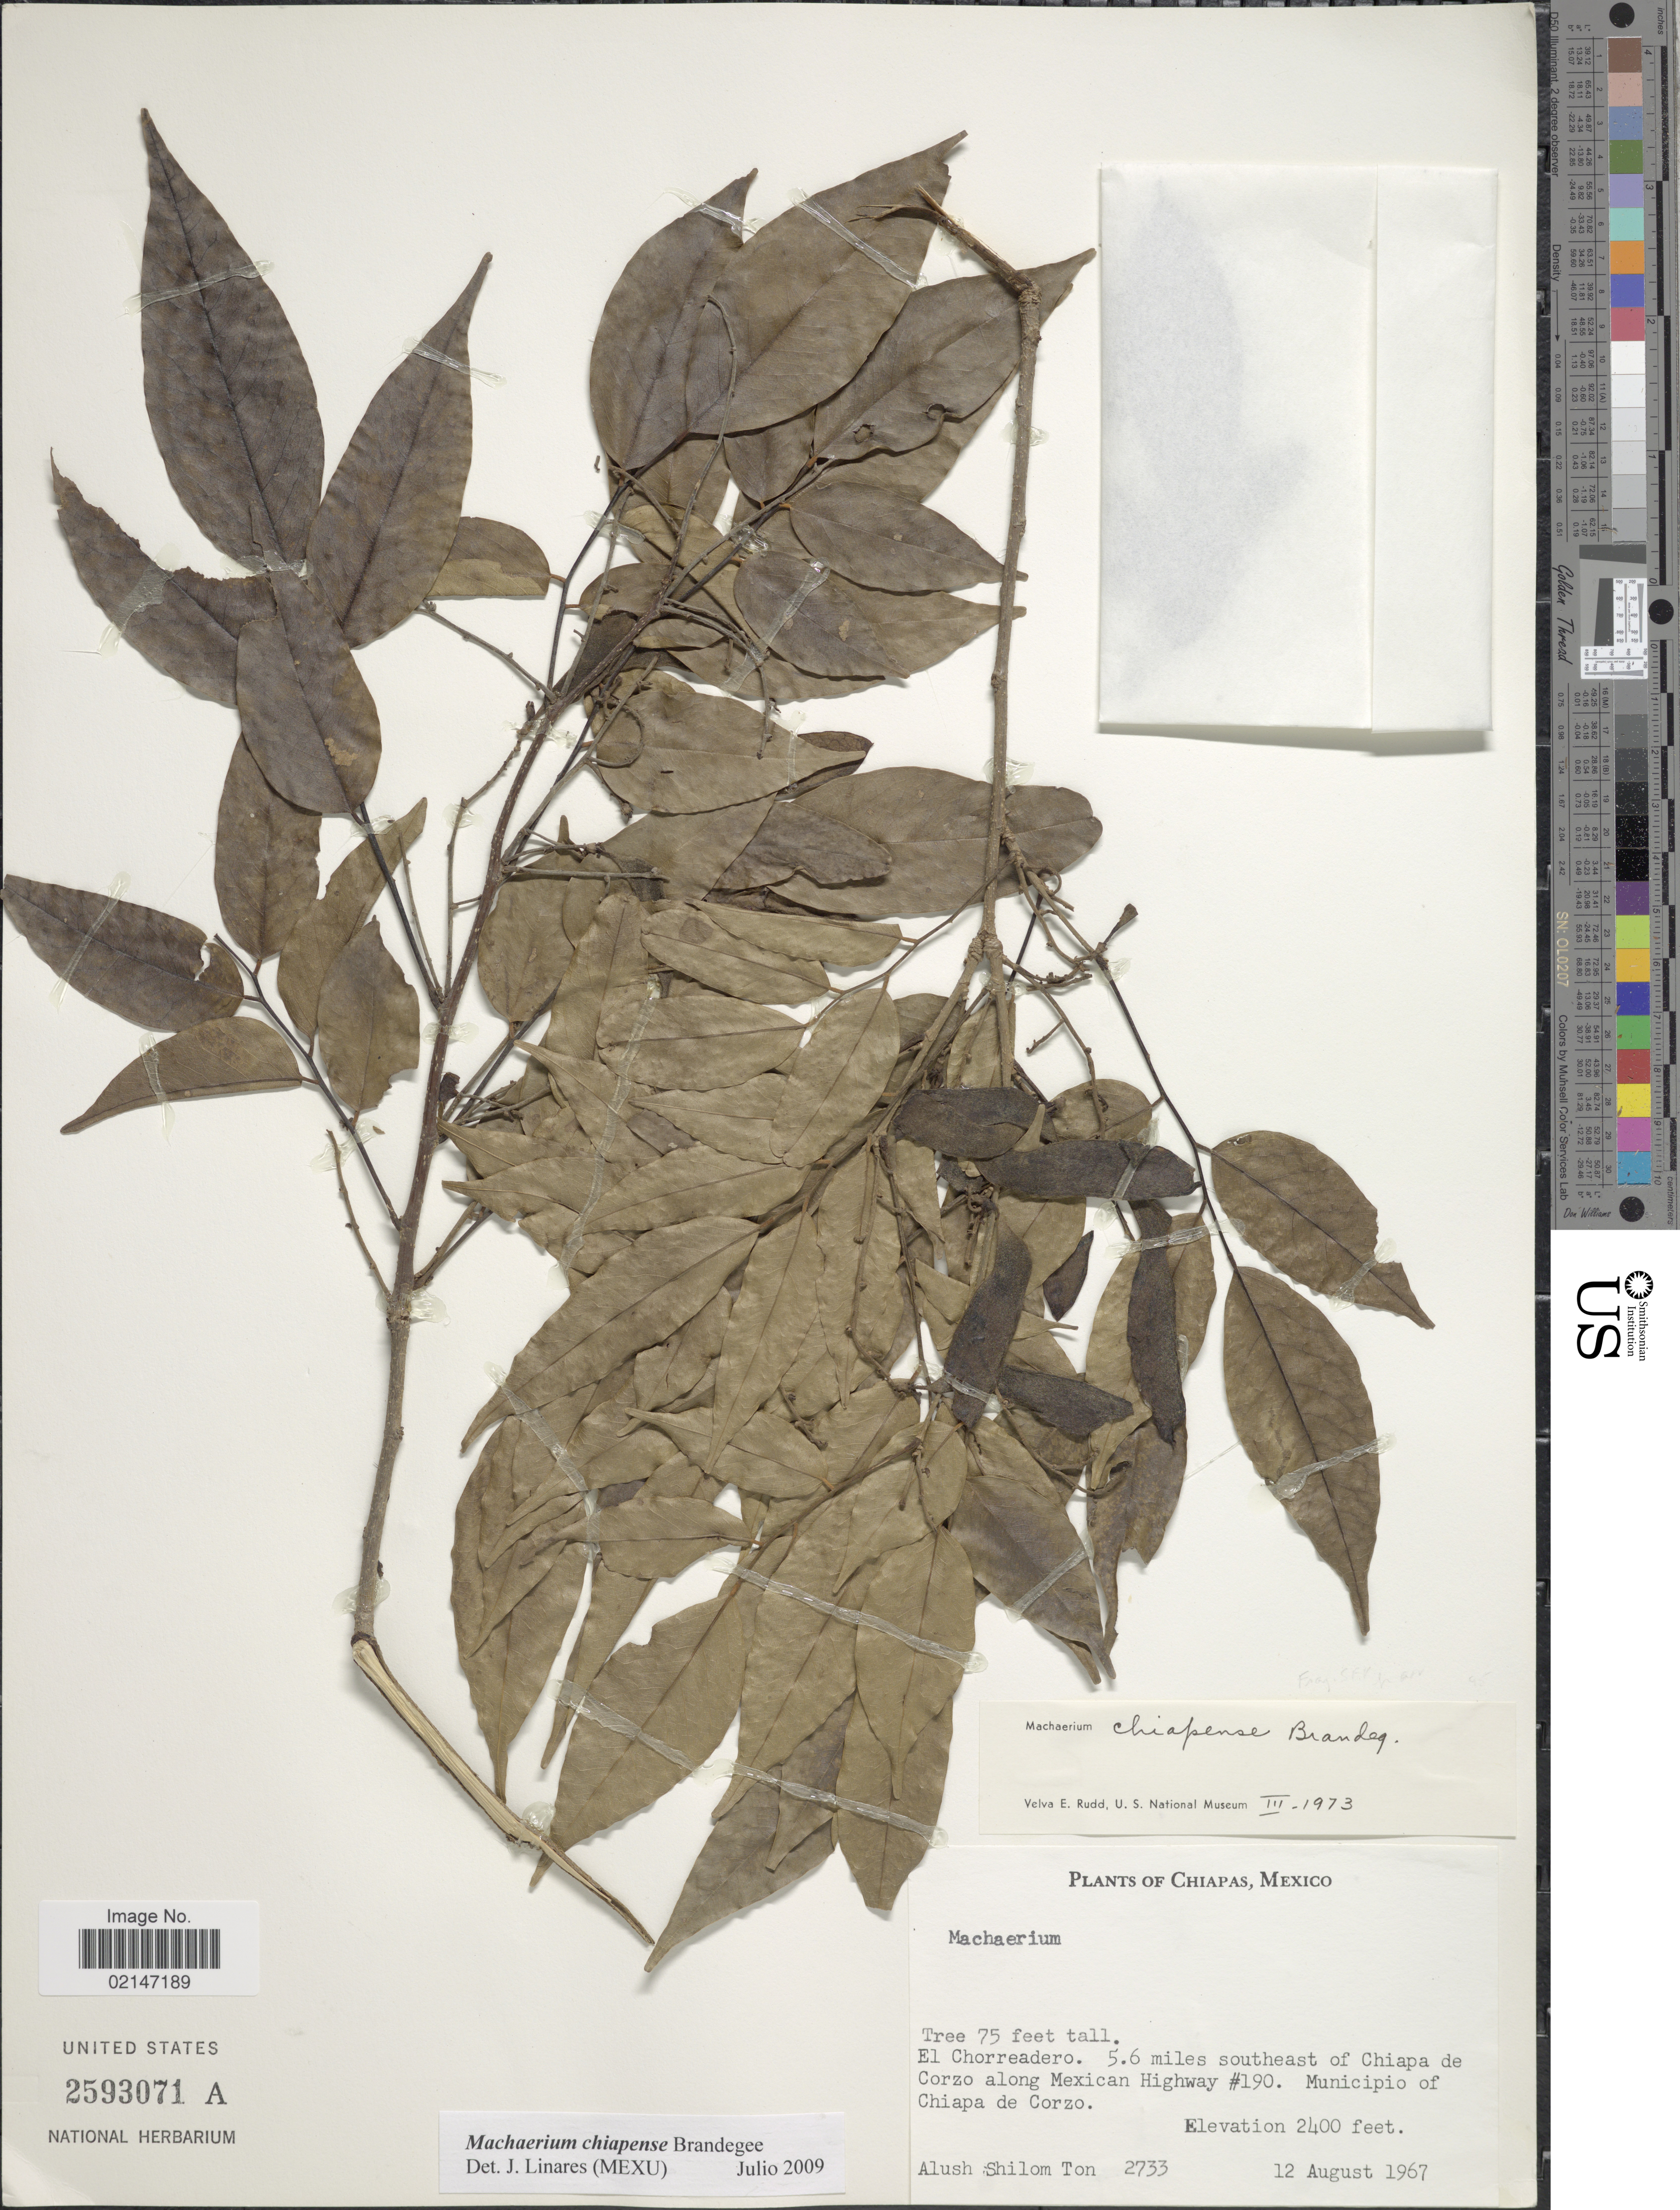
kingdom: Plantae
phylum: Tracheophyta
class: Magnoliopsida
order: Fabales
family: Fabaceae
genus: Machaerium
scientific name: Machaerium chiapense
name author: T.S. Brandg.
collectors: A. M. Ton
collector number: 2733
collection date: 1967-08-12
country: Mexico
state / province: Chiapas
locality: El Chorreadero. 5.6 miles southeast of Chiapa de Corzo along Mexican Highway #190. Municipio of Chiapa de Corzo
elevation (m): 732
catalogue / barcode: US 2593071A